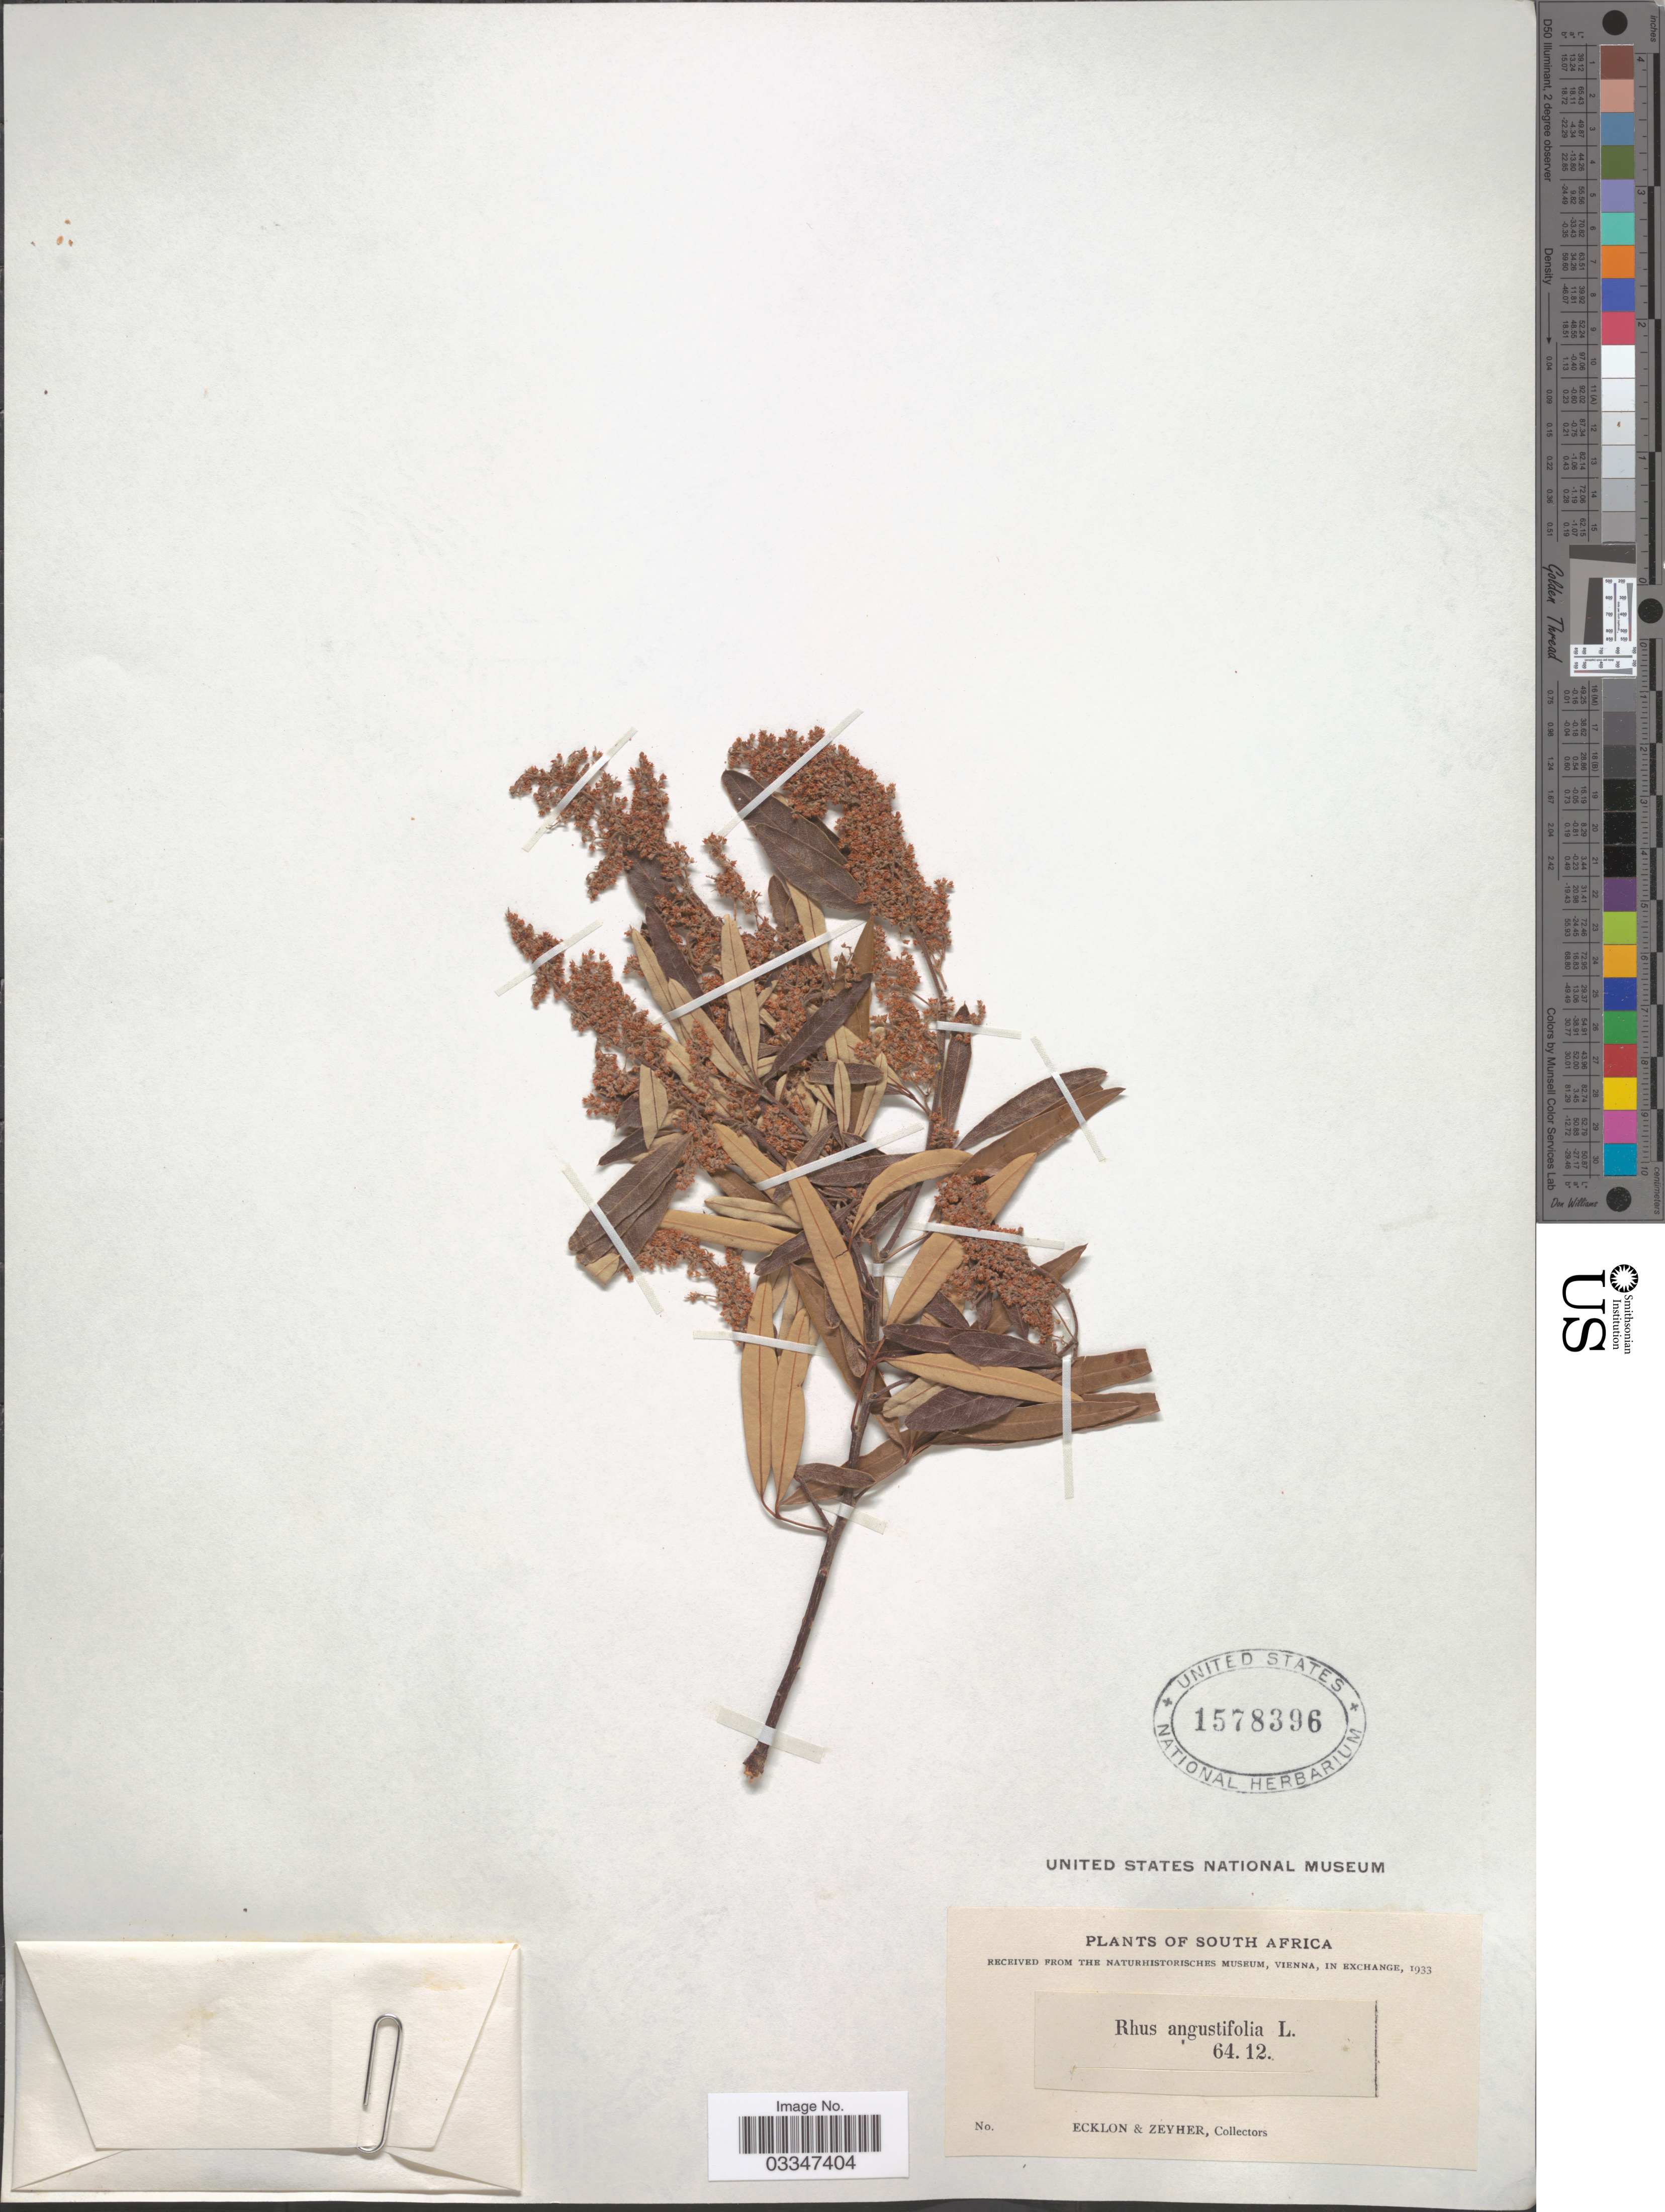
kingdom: Plantae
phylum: Tracheophyta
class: Magnoliopsida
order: Sapindales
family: Anacardiaceae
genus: Rhus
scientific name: Rhus angustifolia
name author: L.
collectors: -. Ecklon & -. Zeyher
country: South Africa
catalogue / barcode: US 1578396